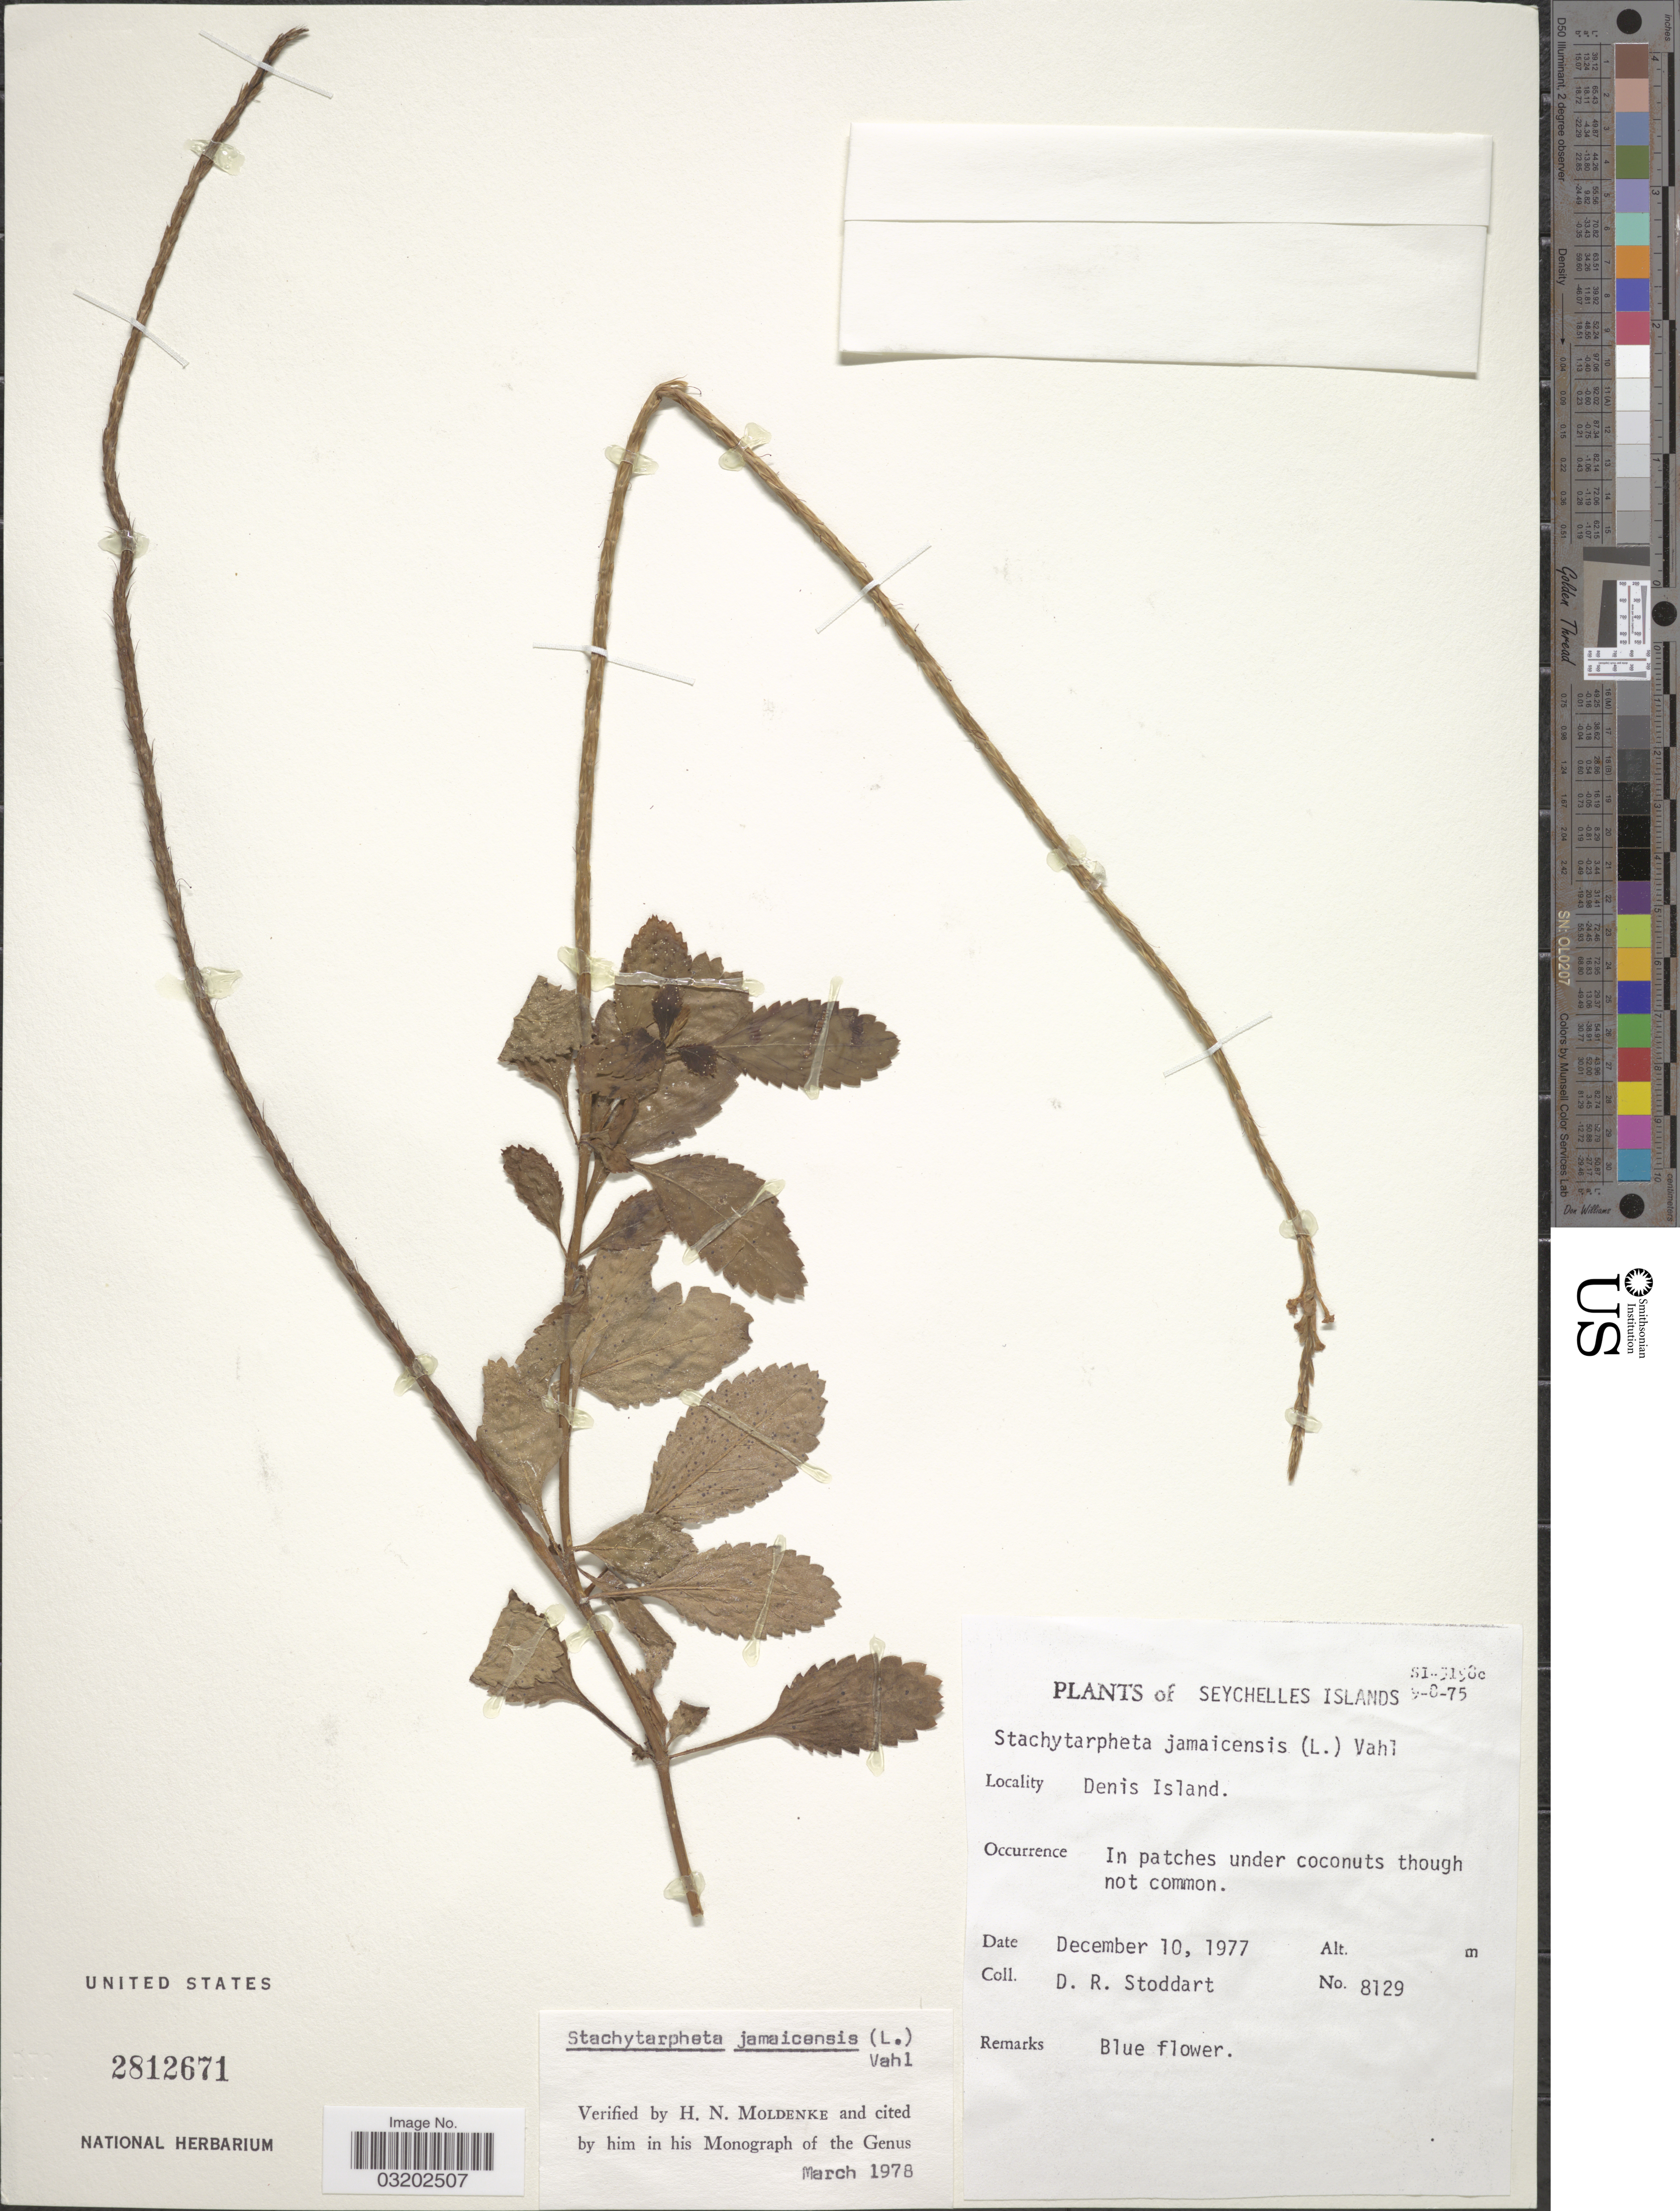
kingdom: Plantae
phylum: Tracheophyta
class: Magnoliopsida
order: Lamiales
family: Verbenaceae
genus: Stachytarpheta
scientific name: Stachytarpheta jamaicensis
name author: (L.) Vahl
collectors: D. R. Stoddart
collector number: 8129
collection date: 1977-12-10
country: Seychelles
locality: Seychelles Islands, Denis Island.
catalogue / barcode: US 2812671